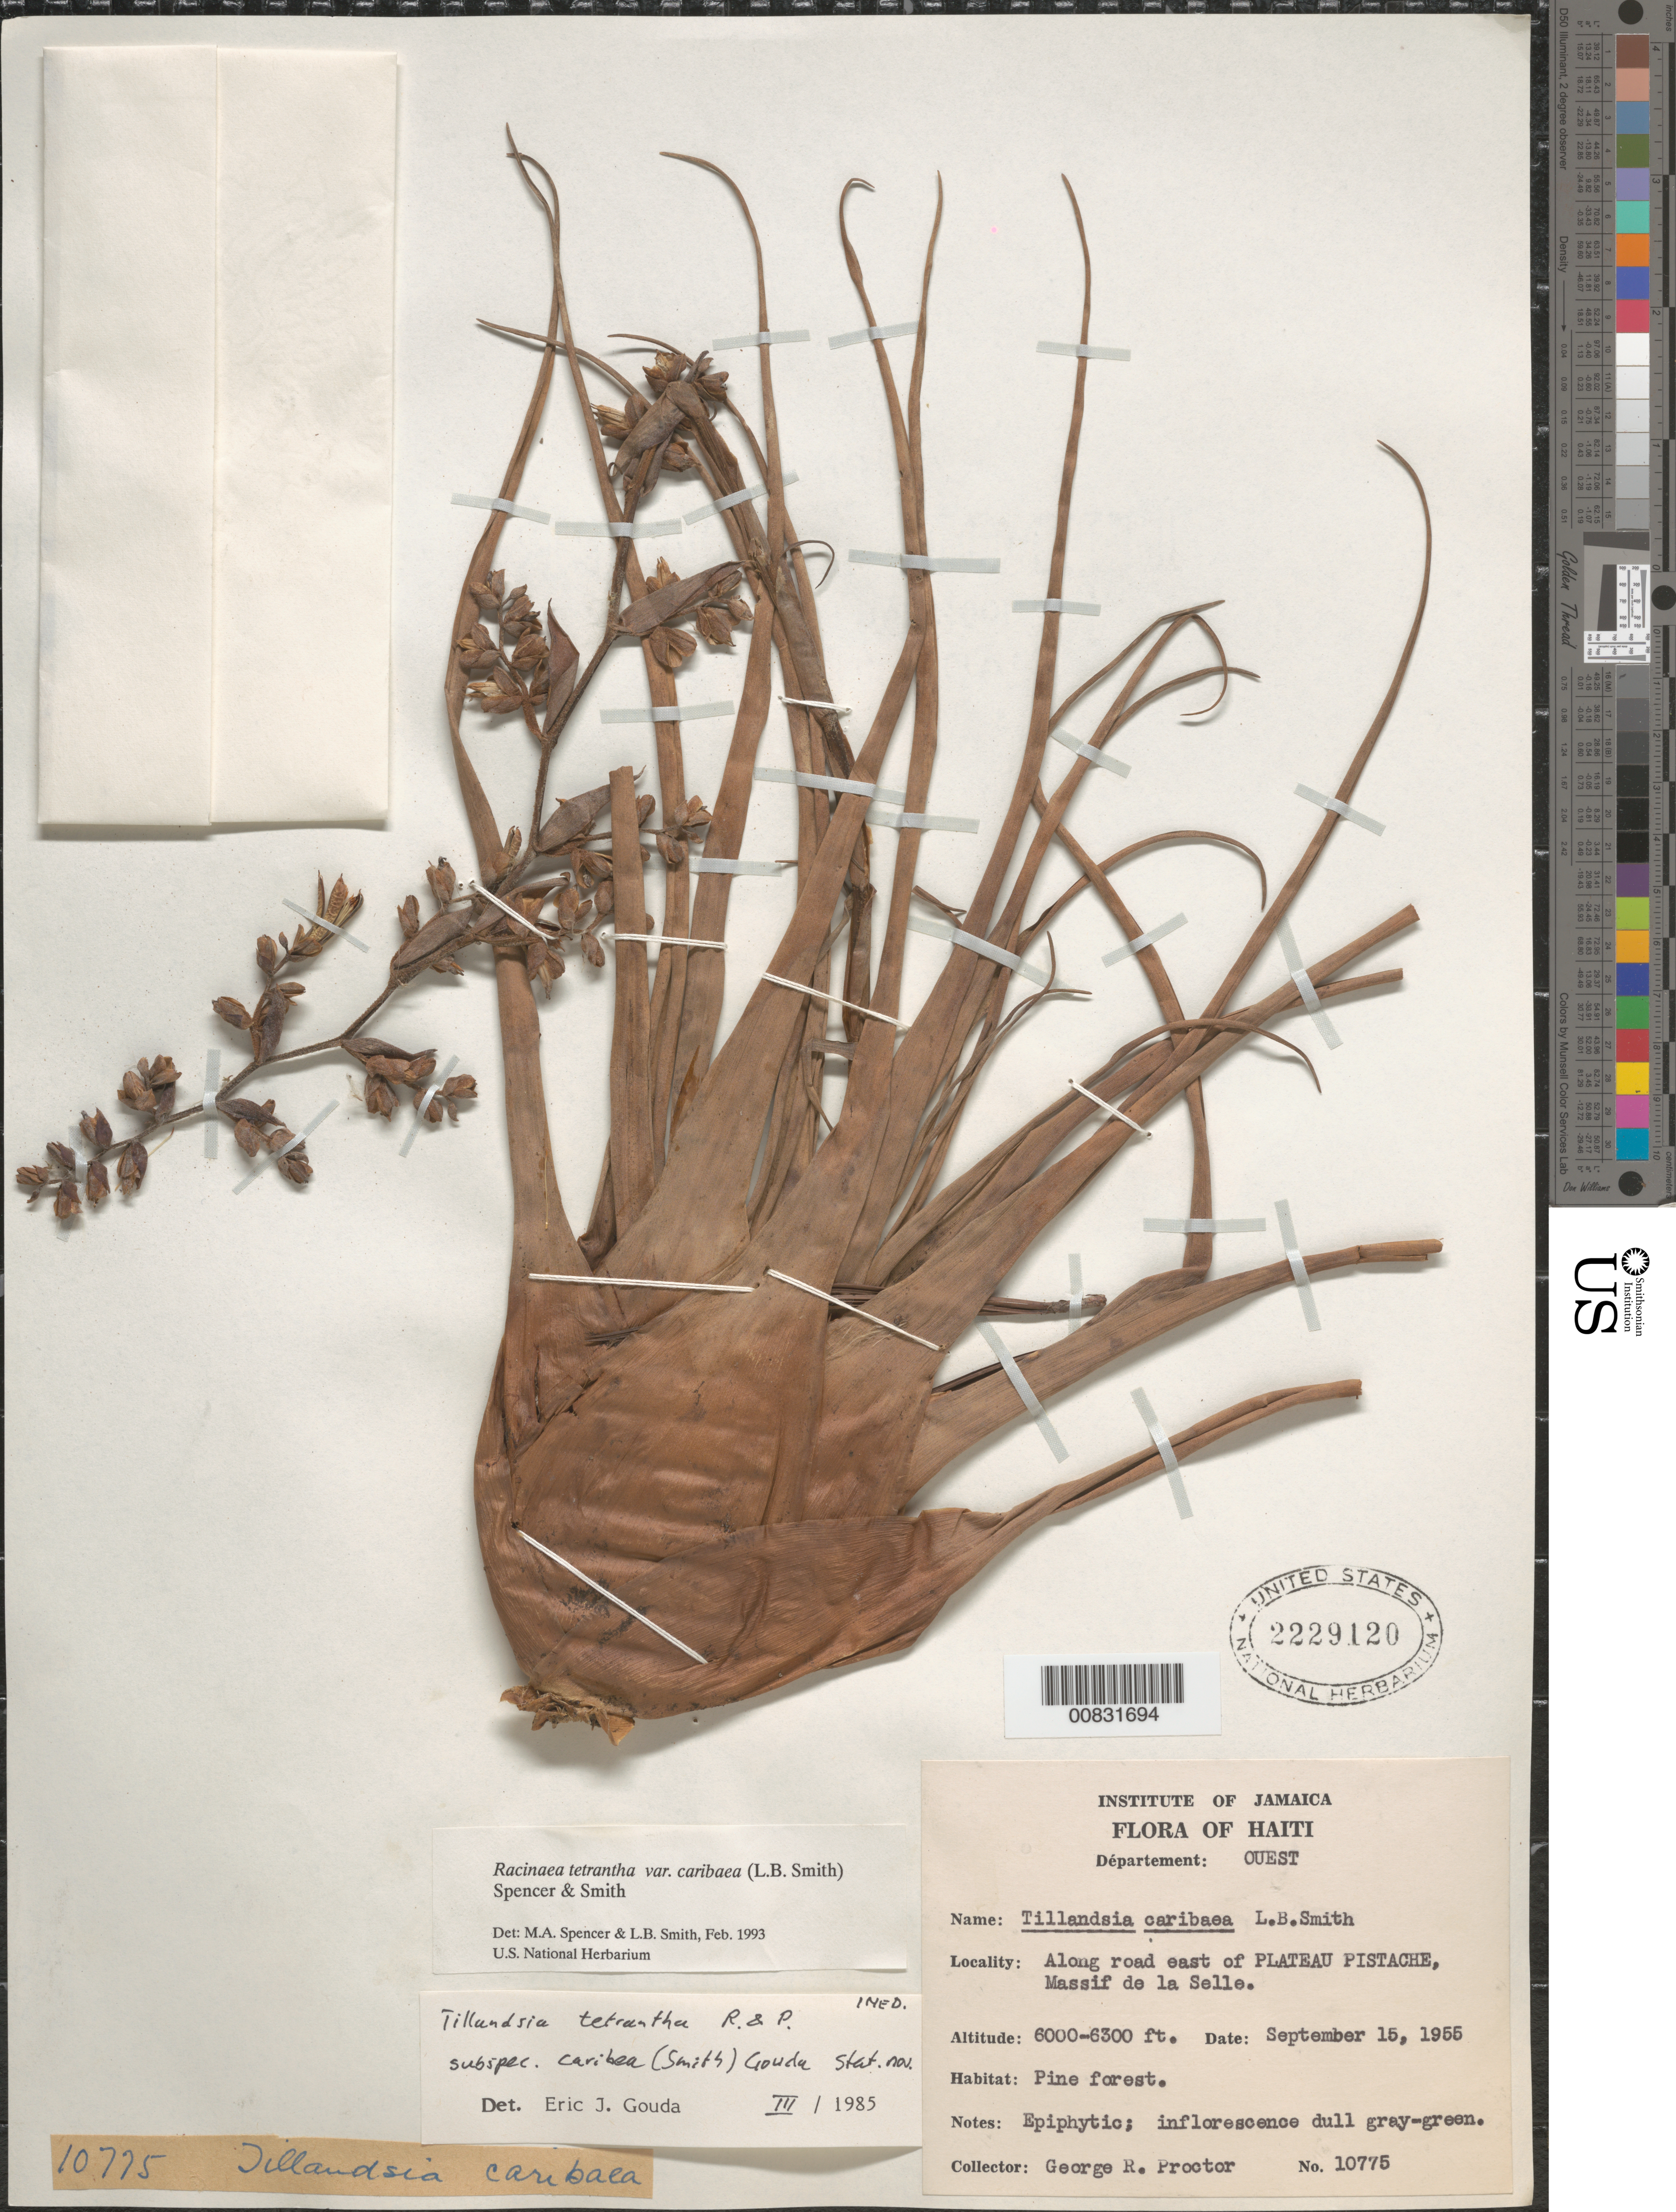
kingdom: Plantae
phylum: Tracheophyta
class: Liliopsida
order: Poales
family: Bromeliaceae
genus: Racinaea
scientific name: Racinaea tetrantha var. caribaea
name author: (L.B. Sm.) M.A. Spencer & L.B. Sm.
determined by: Spencer, M. A.; Smith, L. B.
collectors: G. R. Proctor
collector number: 10775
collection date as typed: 15 Sep 1955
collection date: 1955-09-15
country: Haiti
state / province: Ouest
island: Hispaniola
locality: Along road east of Plateau Pistache, Massif de la Selle.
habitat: Pine forest.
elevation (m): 1829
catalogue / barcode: US 2229120